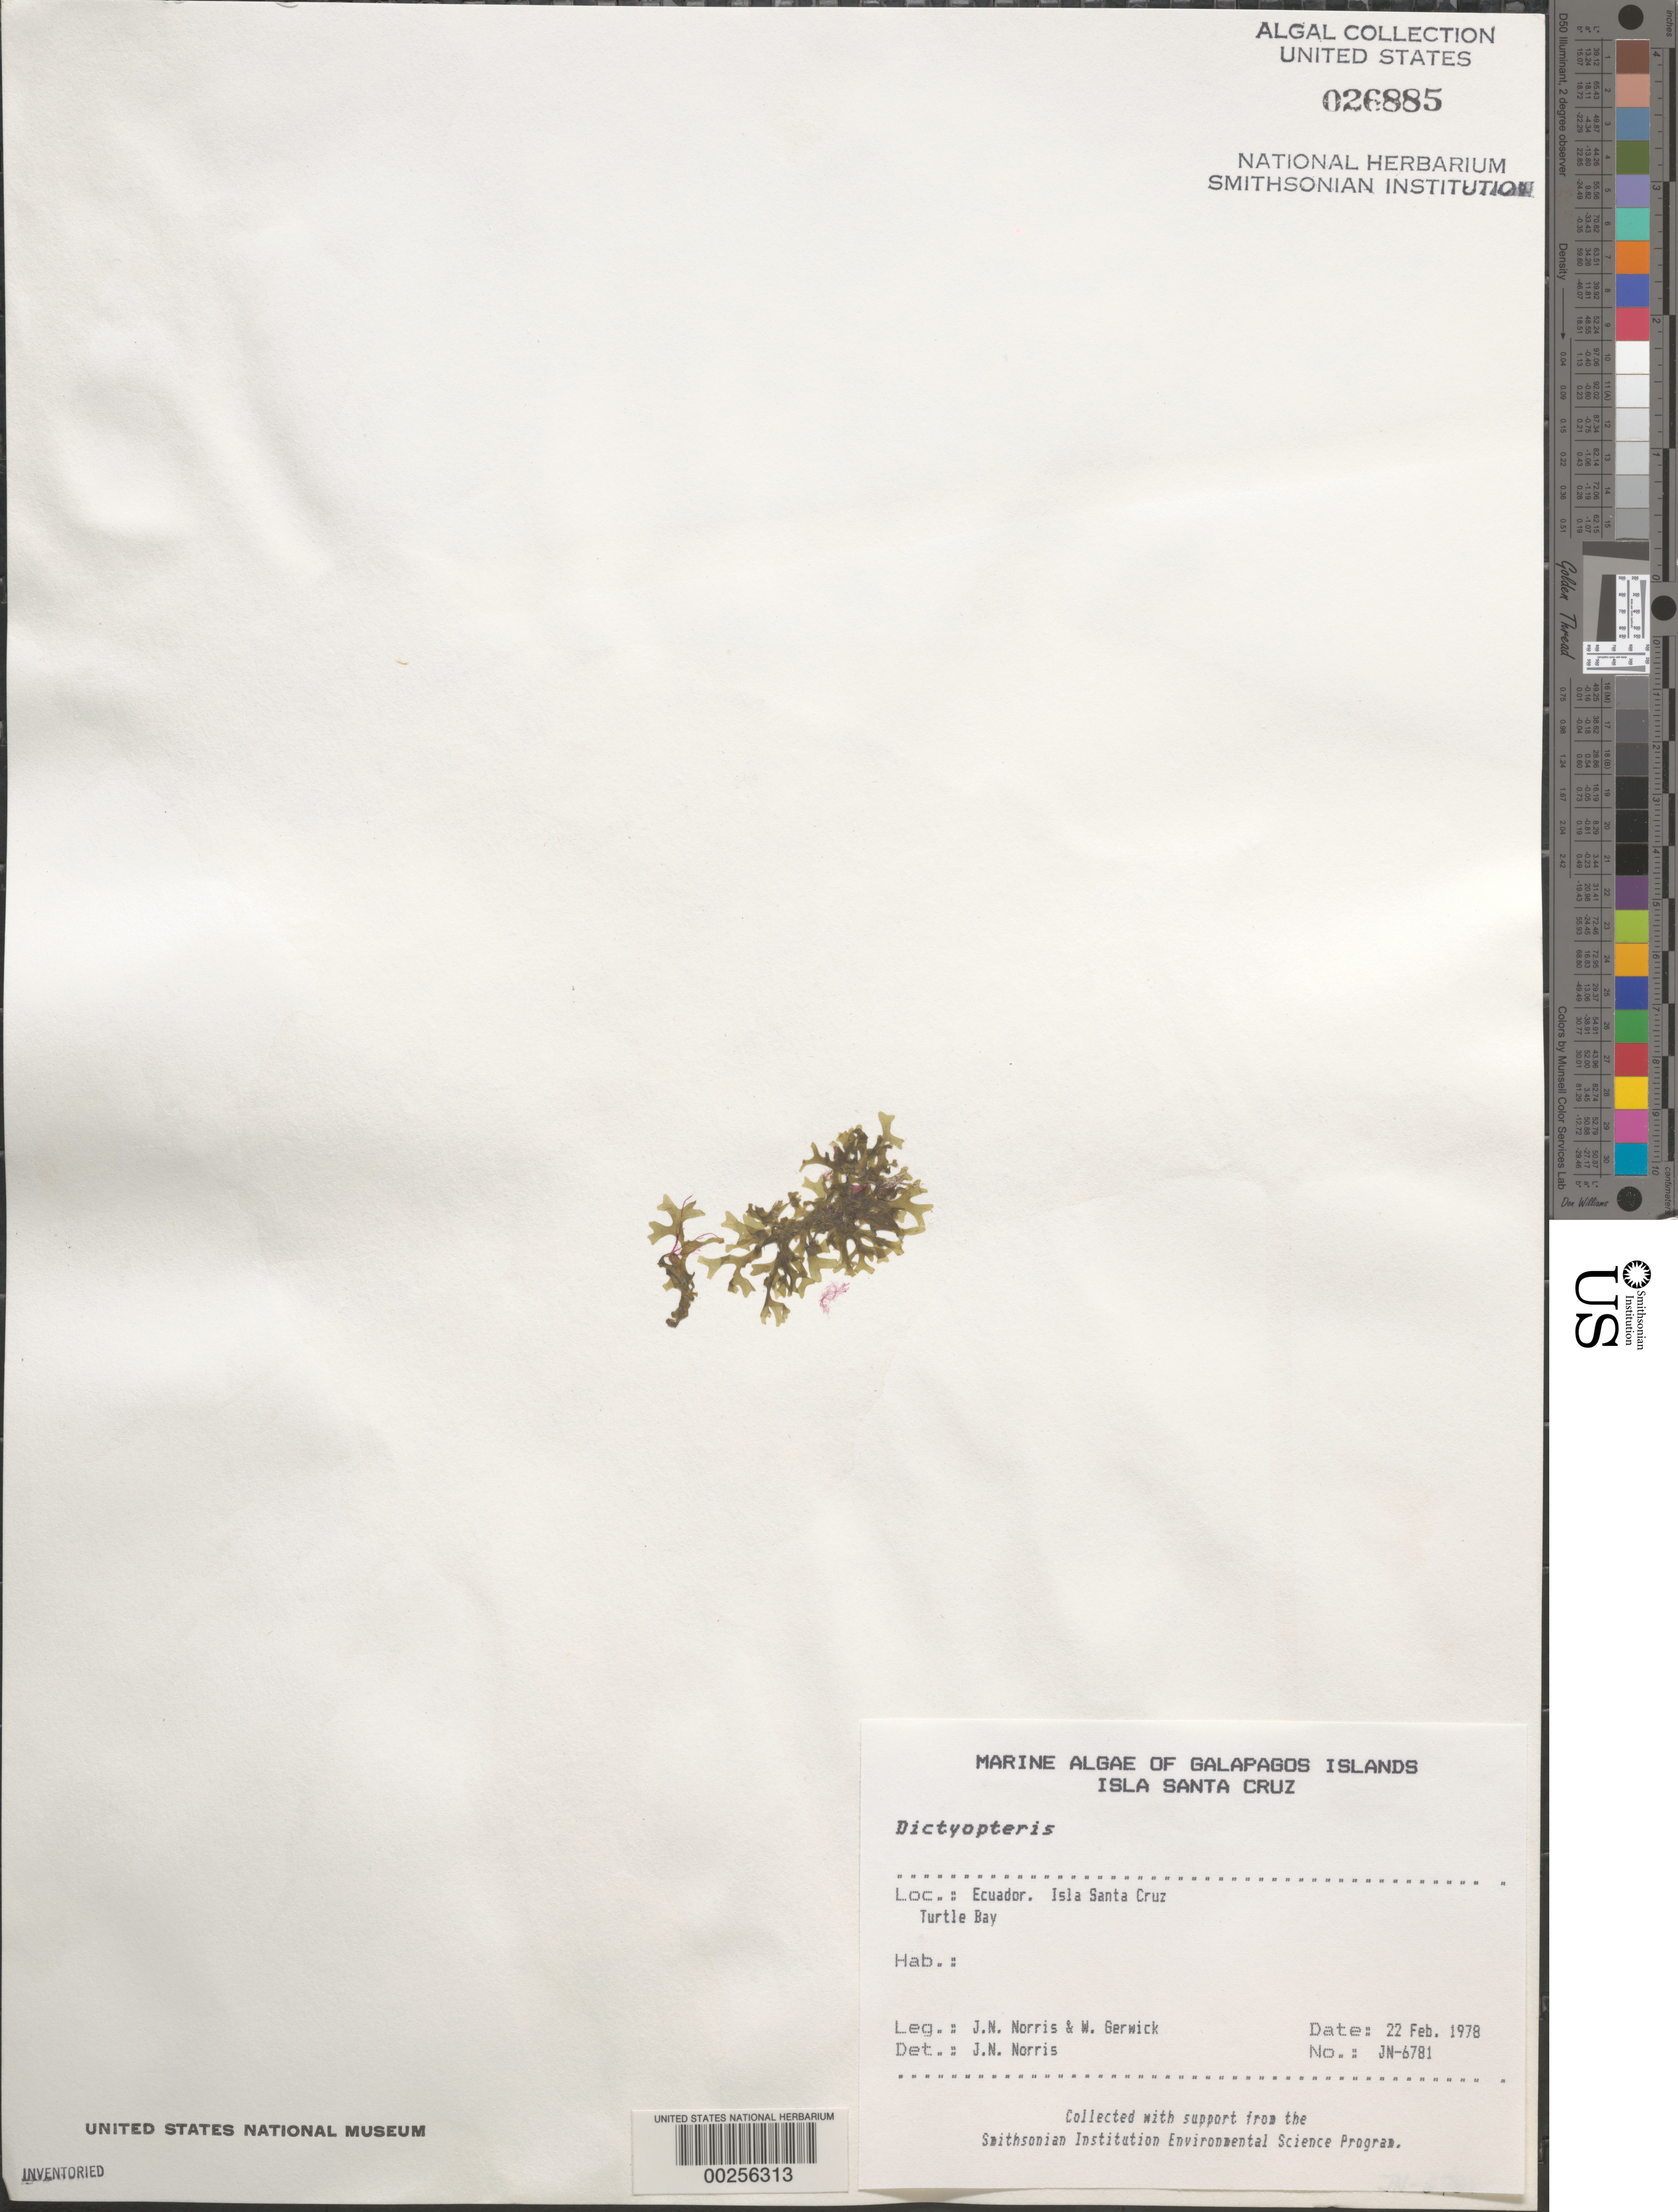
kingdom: Chromista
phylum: Ochrophyta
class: Phaeophyceae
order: Dictyotales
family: Dictyotaceae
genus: Dictyopteris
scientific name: Dictyopteris sp.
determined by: Norris, James N.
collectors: J. N. Norris & W. Gerwick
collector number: JN-6781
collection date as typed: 22 Feb 1978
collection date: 1978-02-22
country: Ecuador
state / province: Colón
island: Santa Cruz [Indefatigable, Chaves]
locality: Turtle Bay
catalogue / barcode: US 26885